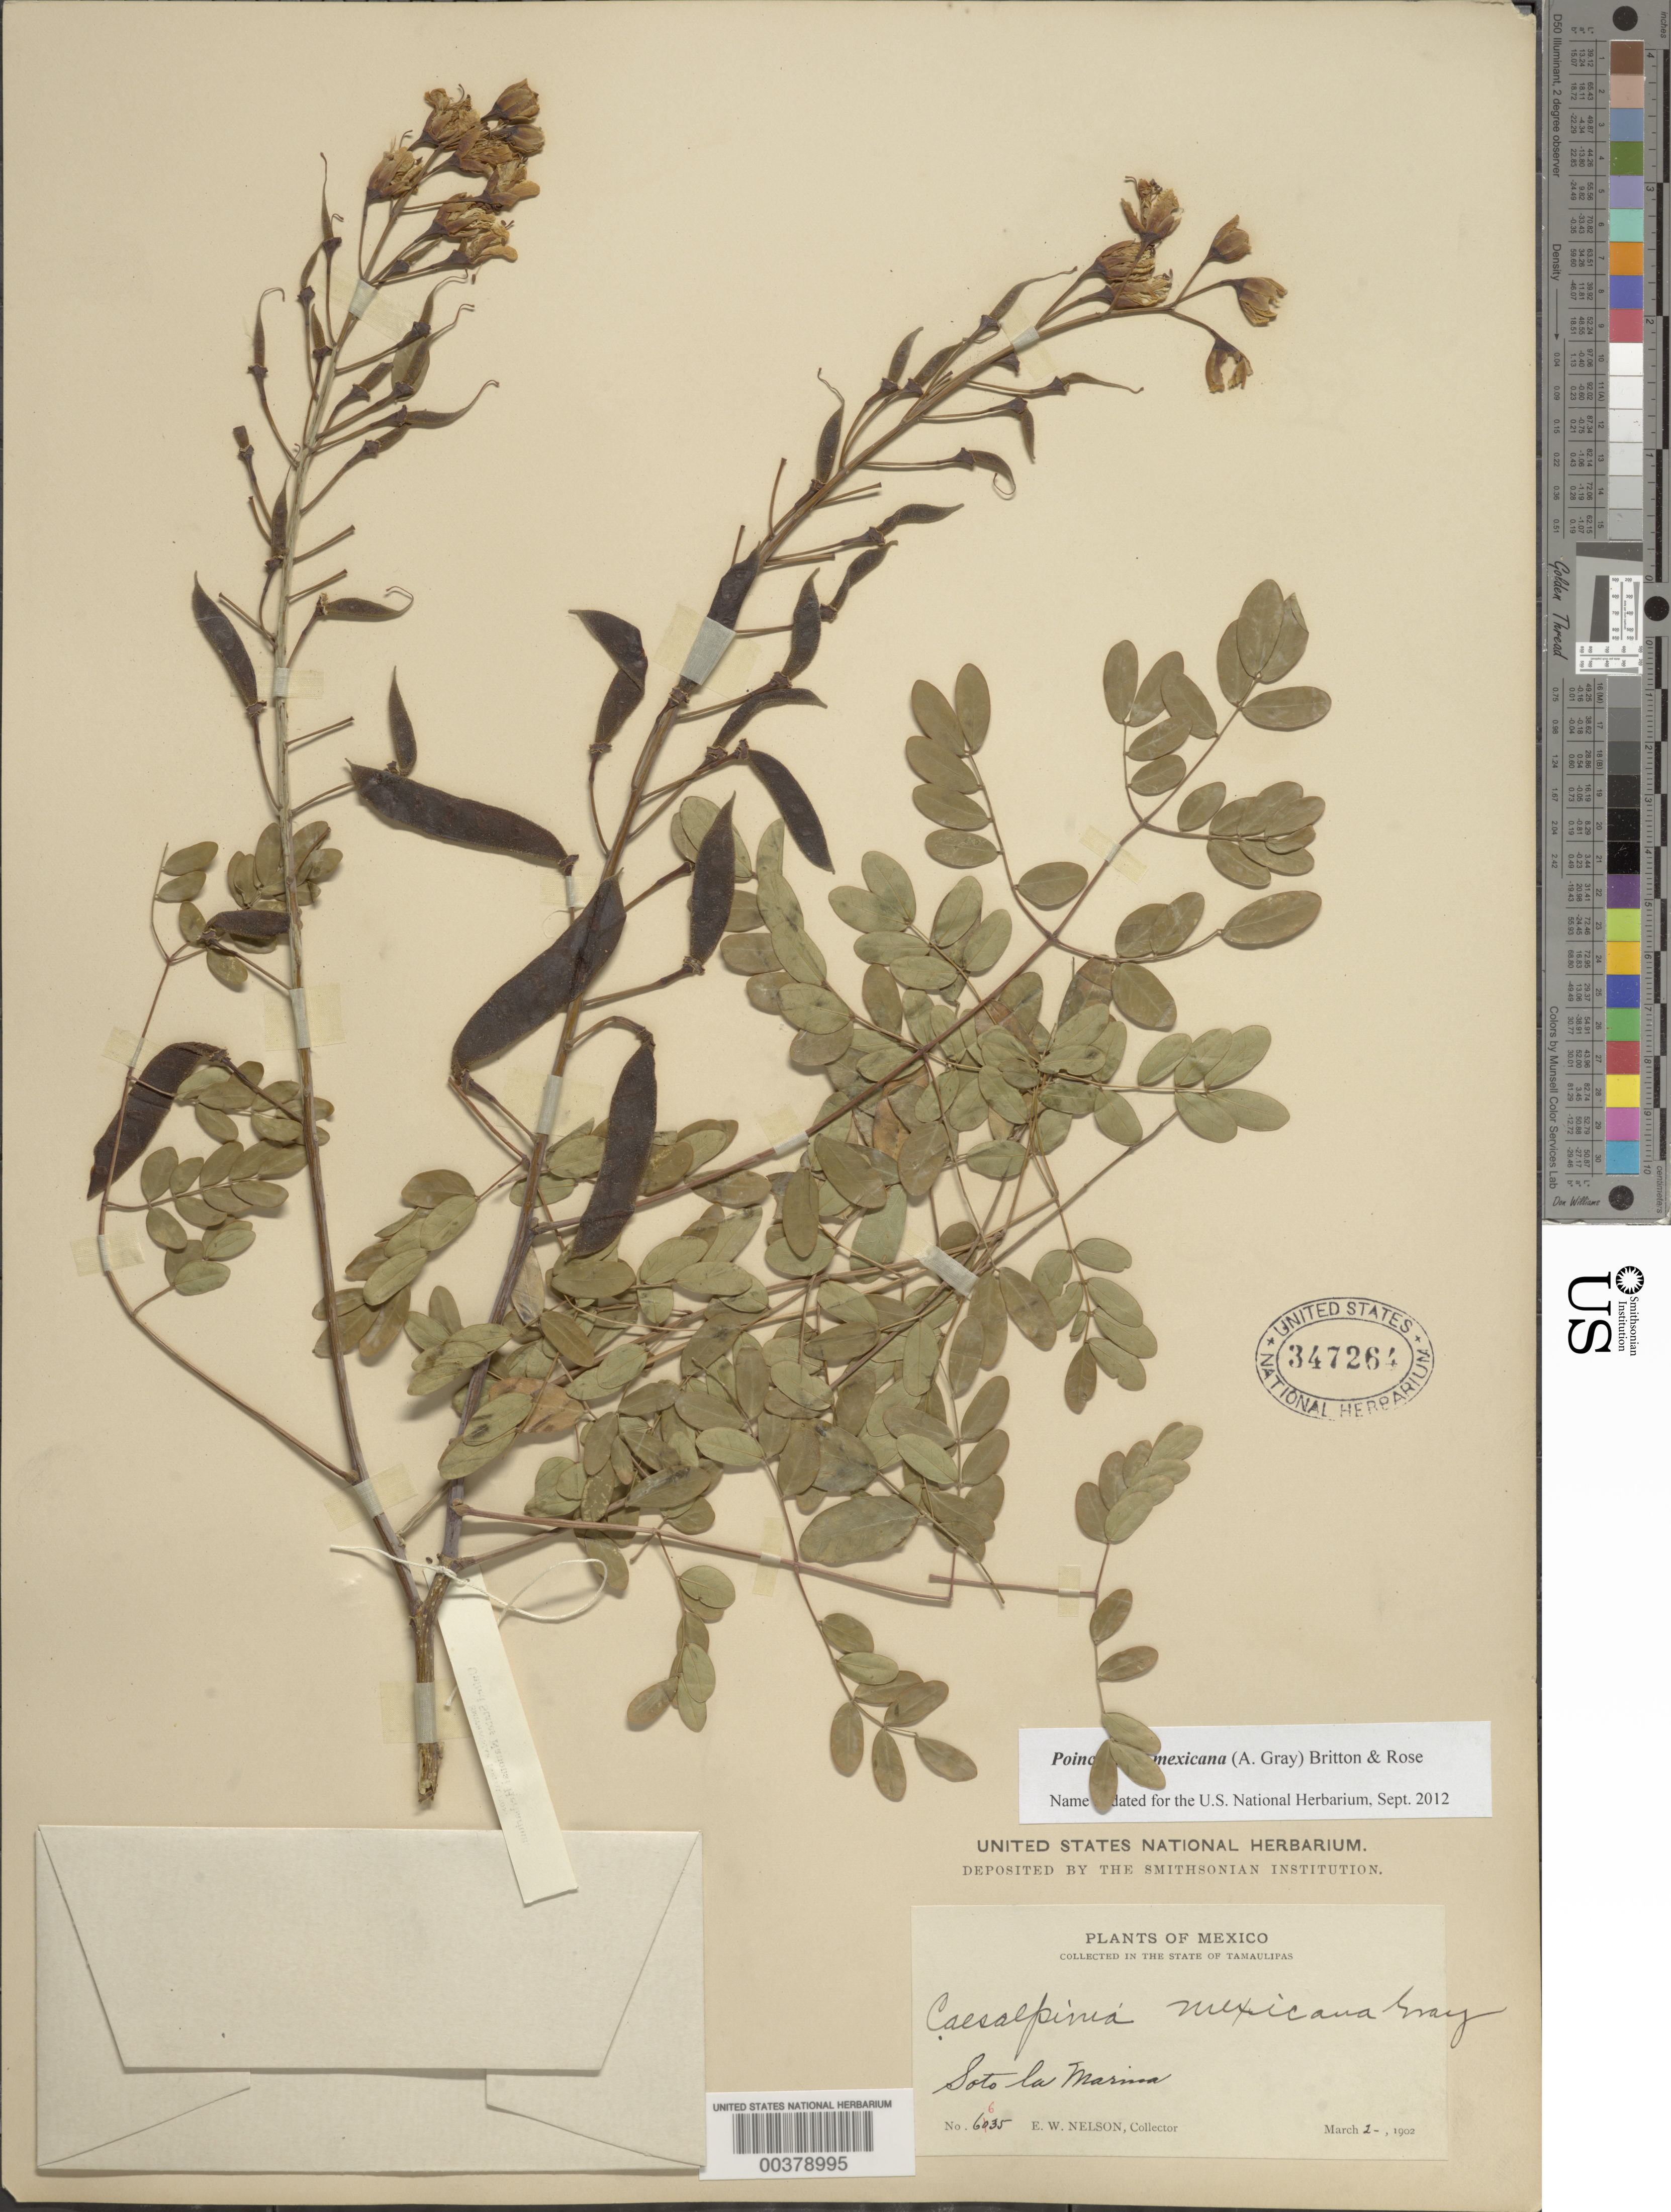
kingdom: Plantae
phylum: Tracheophyta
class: Magnoliopsida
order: Fabales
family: Fabaceae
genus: Erythrostemon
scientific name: Erythrostemon mexicanus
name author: (Rose) Gagnon & G.P. Lewis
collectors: E. W. Nelson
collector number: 6635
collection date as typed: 01 Mar 1902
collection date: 1902-03-01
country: Mexico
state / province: Tamaulipas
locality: Soto la marina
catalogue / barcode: US 347264